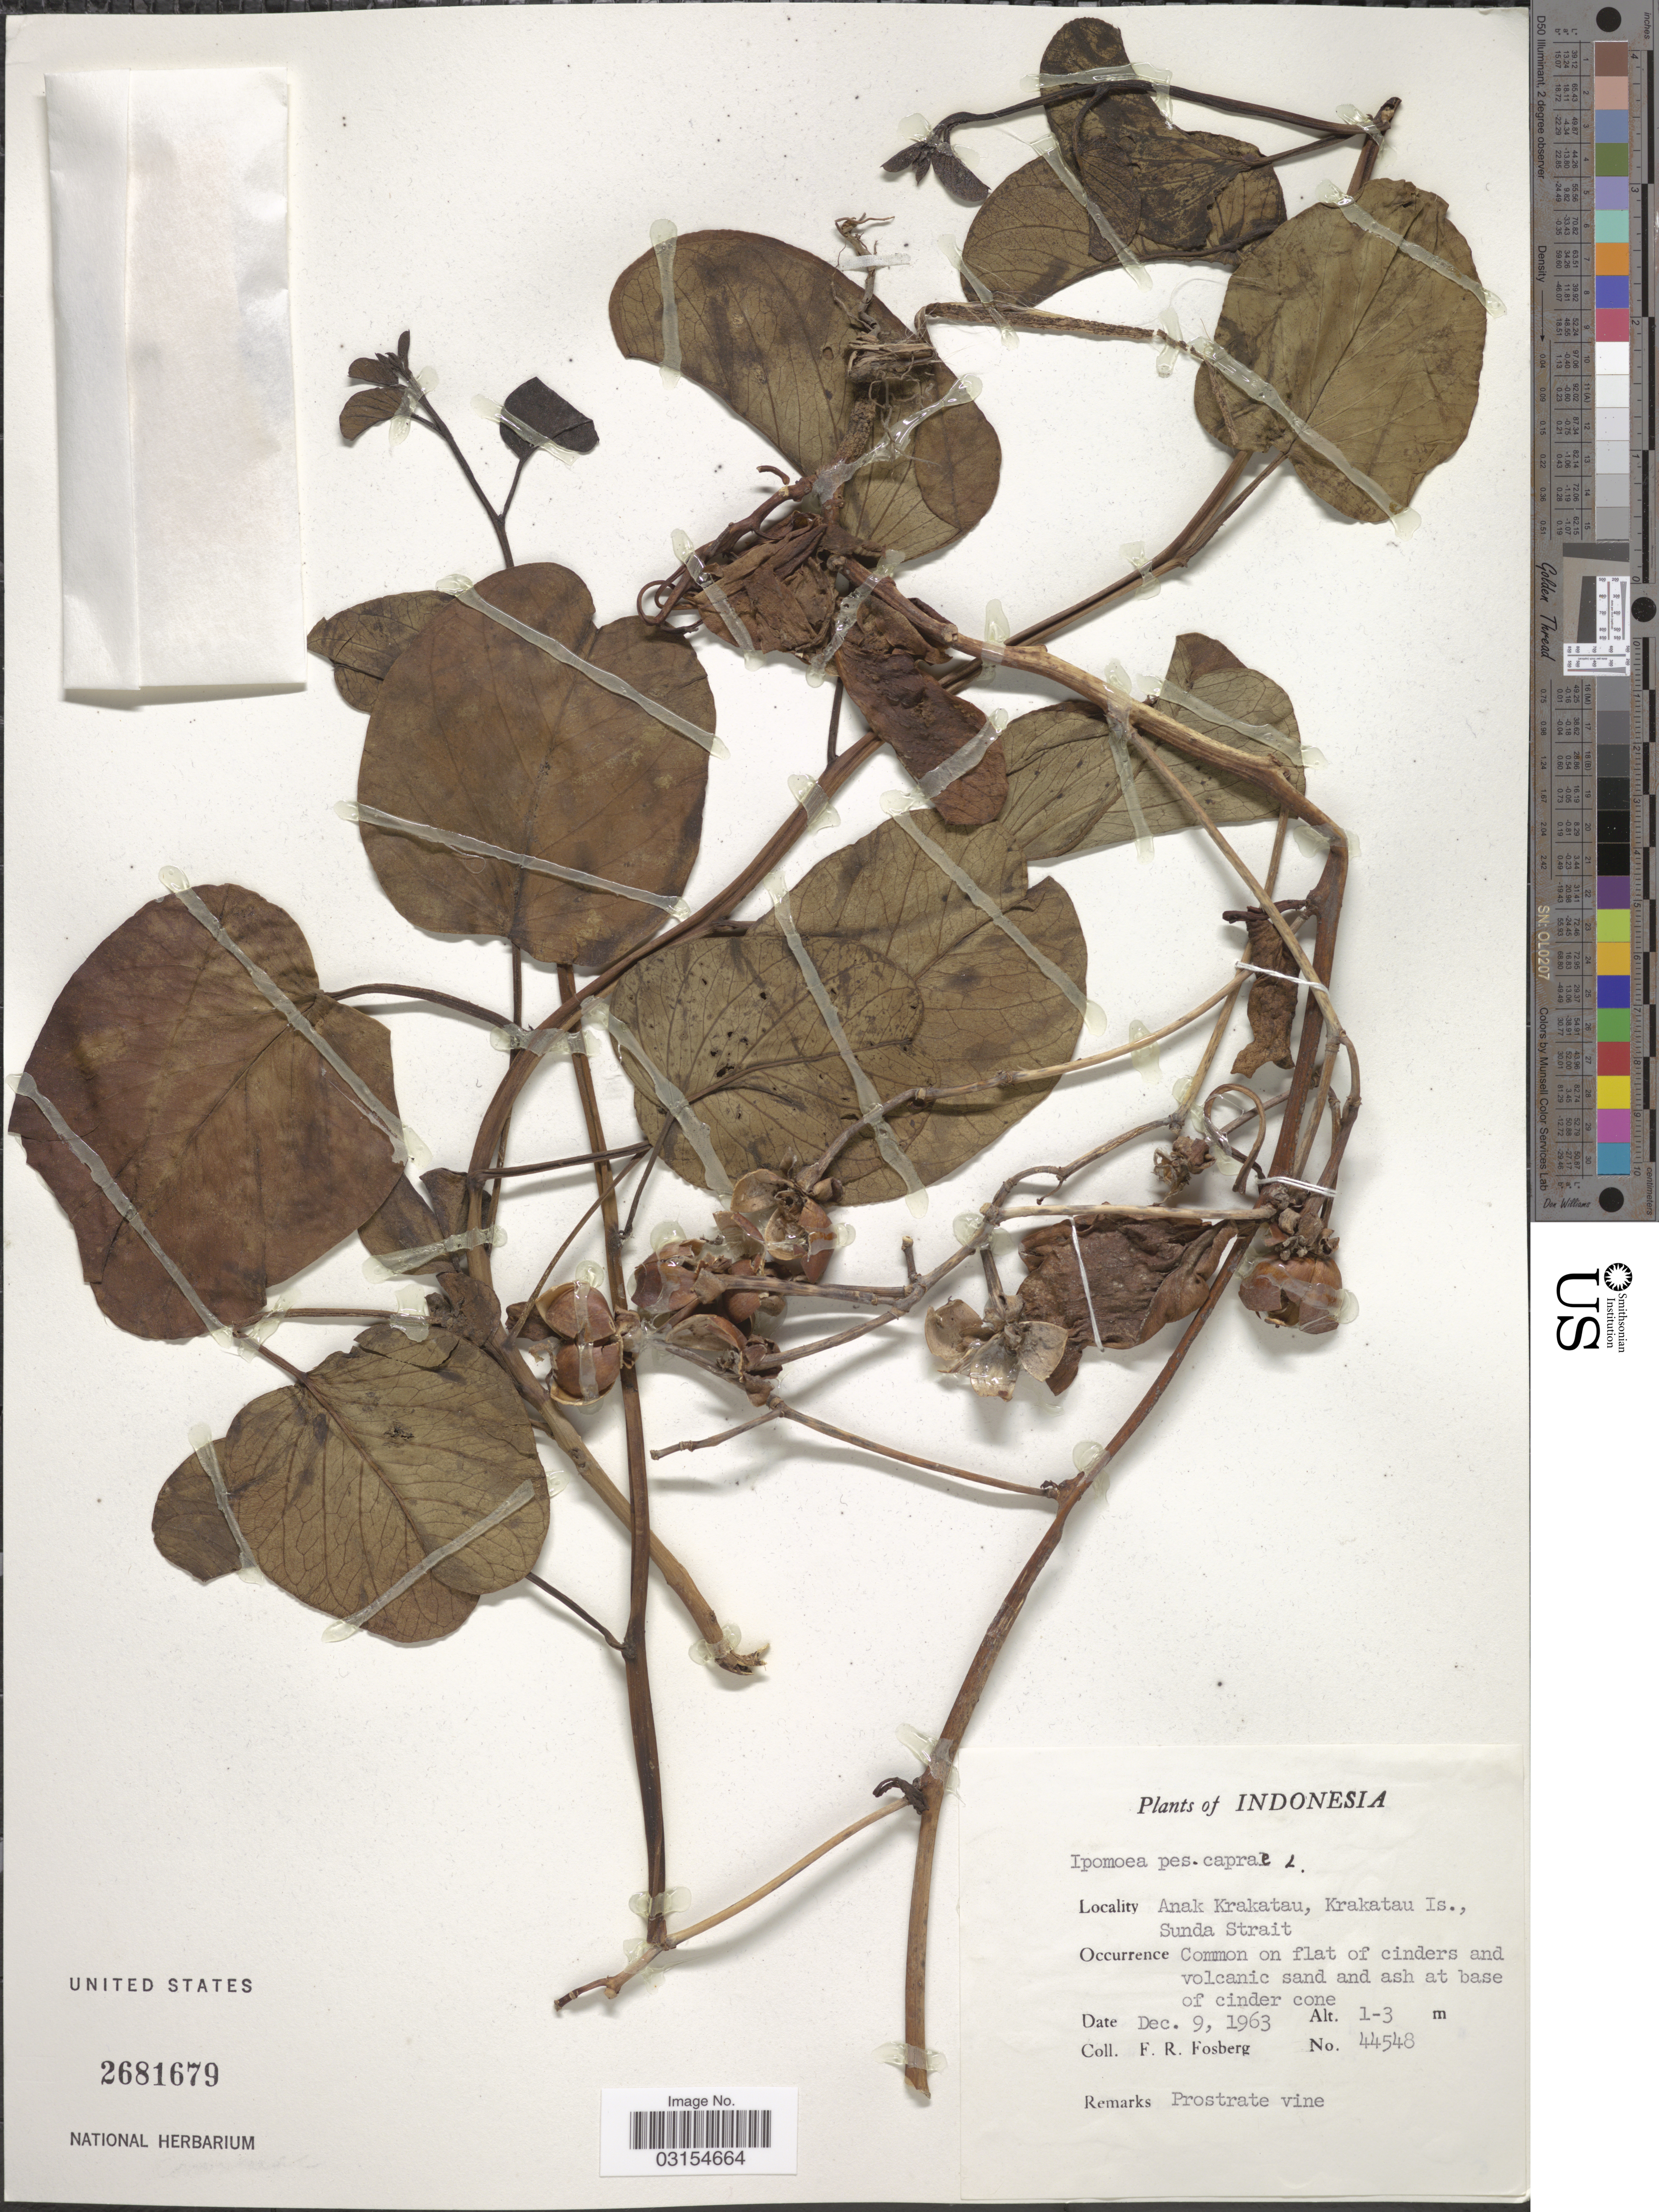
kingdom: Plantae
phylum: Tracheophyta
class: Magnoliopsida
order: Solanales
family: Convolvulaceae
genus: Ipomoea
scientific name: Ipomoea pes-caprae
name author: (L.) R. Br.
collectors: F. R. Fosberg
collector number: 44548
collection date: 1963-12-09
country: Indonesia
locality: Anak Krakatau, Krakatau Is., Sunda Strait.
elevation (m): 1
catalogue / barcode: US 2681679